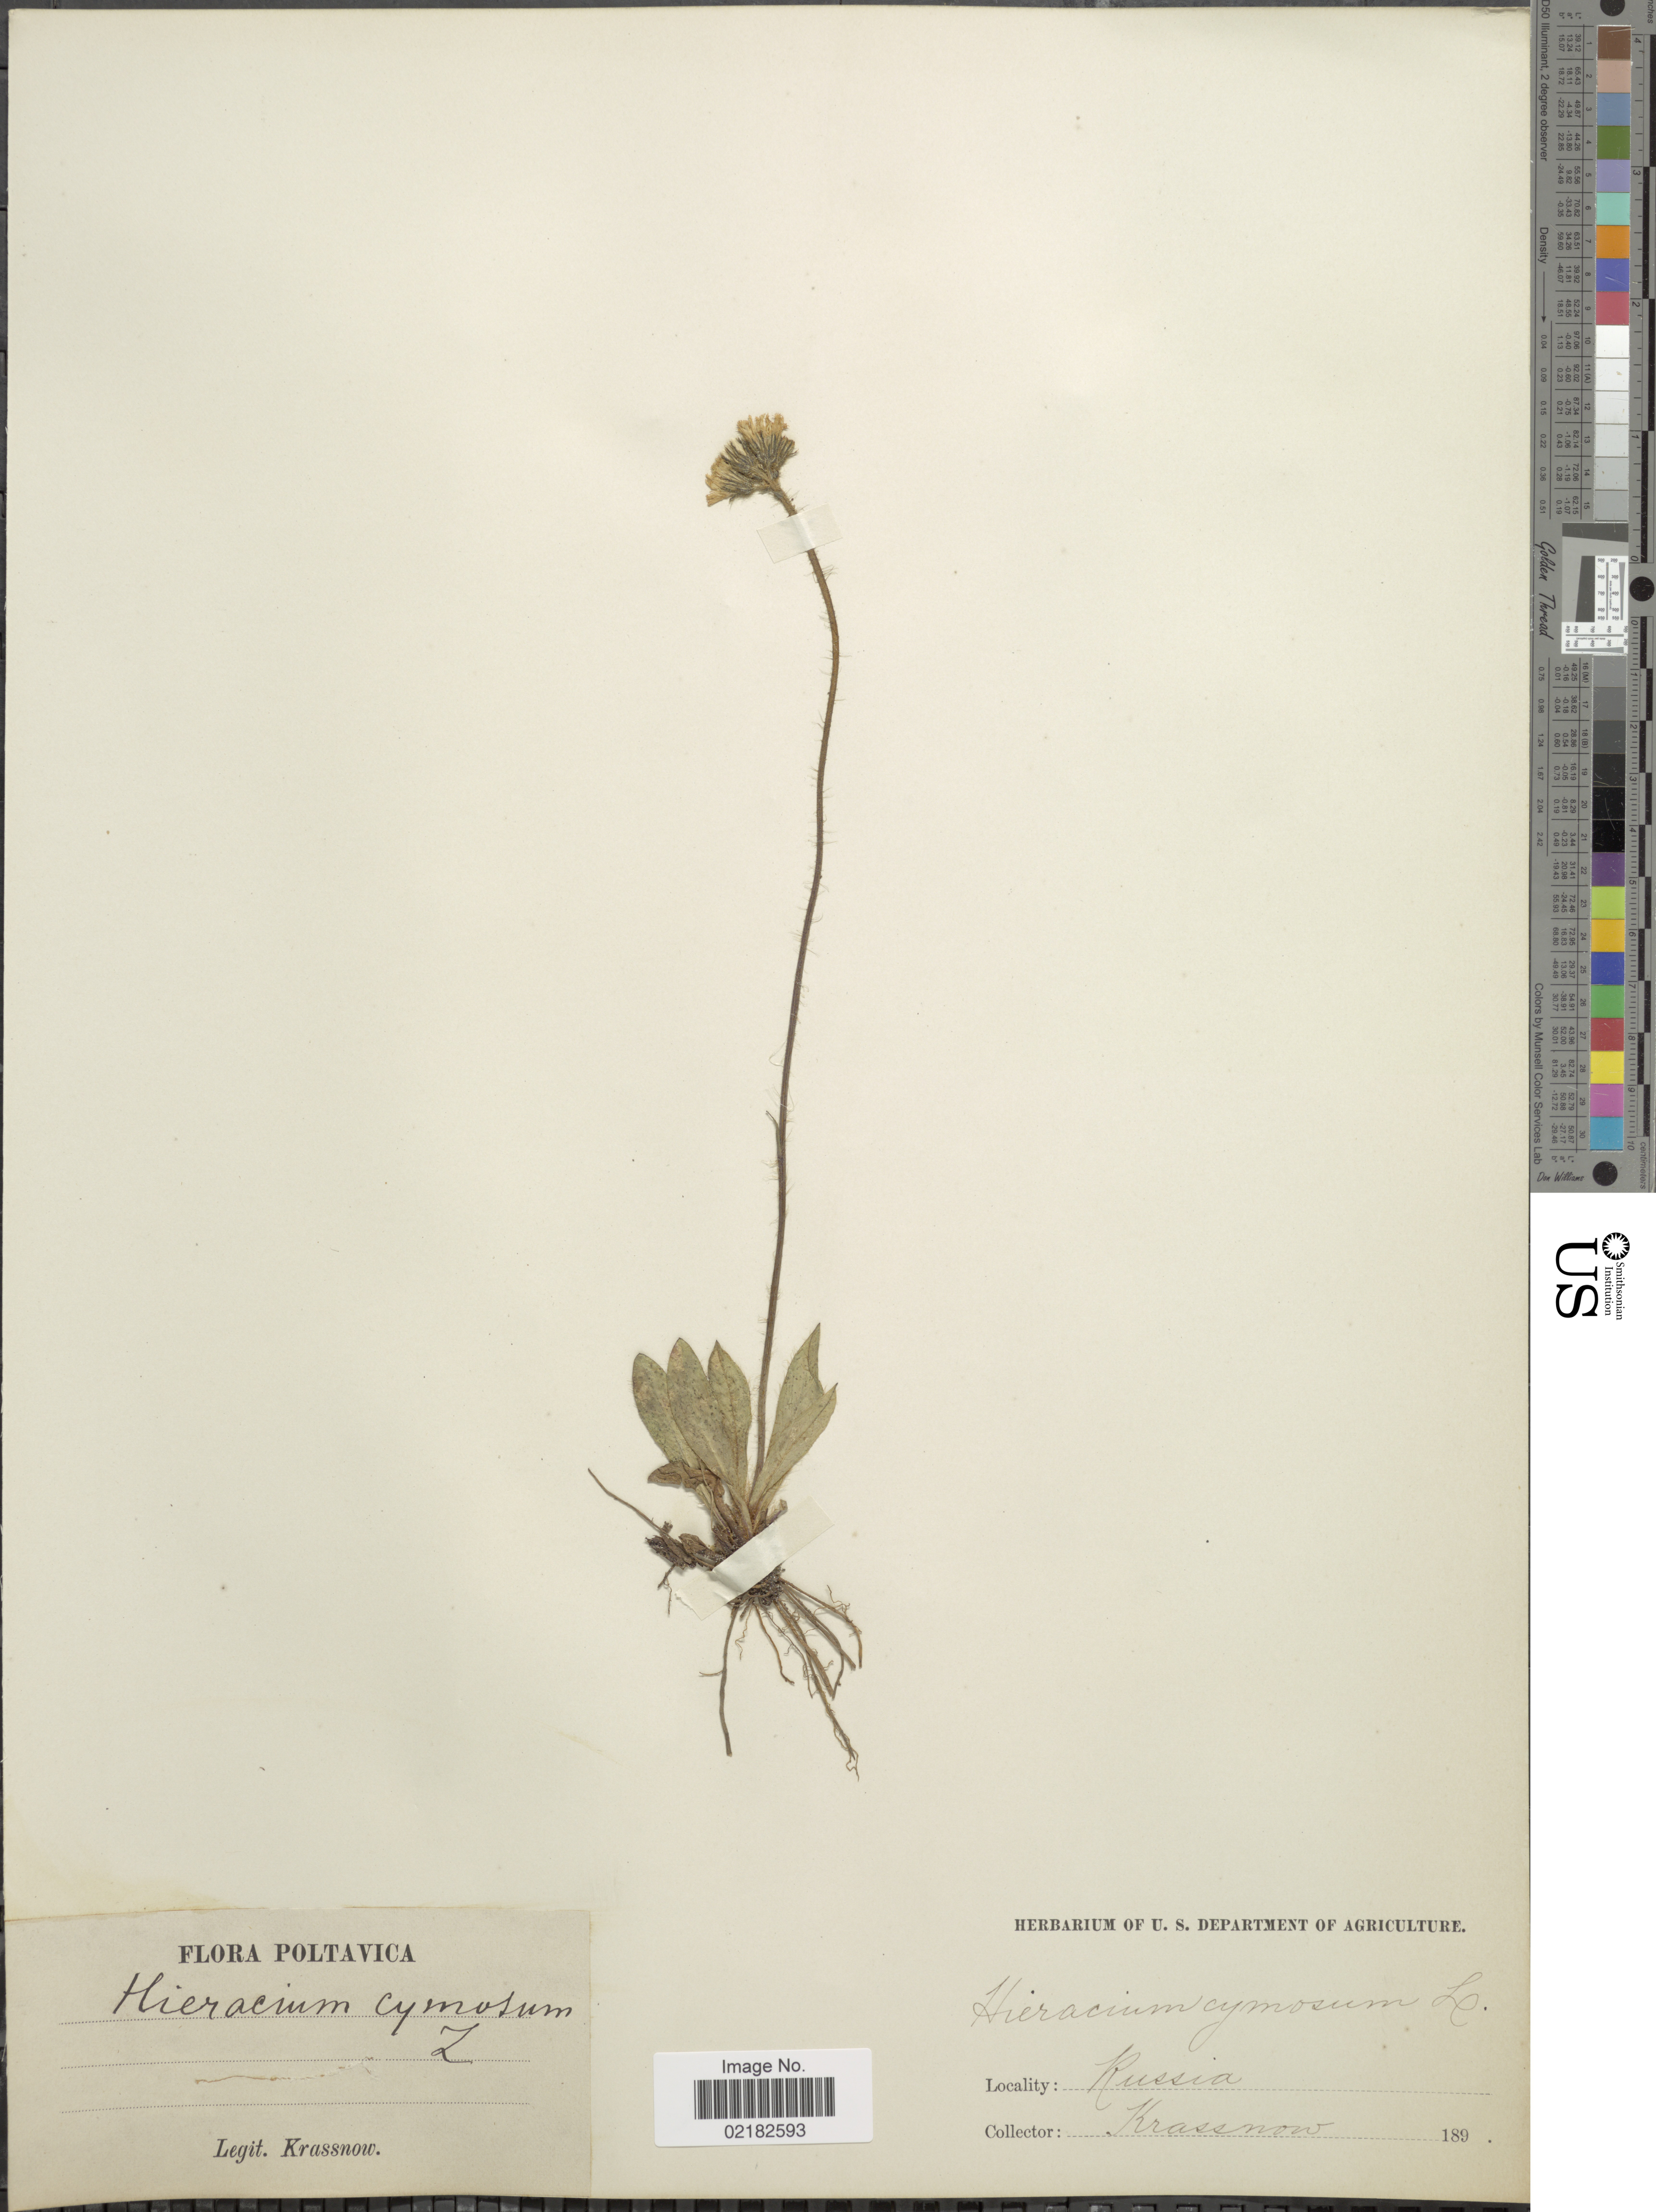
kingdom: Plantae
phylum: Tracheophyta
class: Magnoliopsida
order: Asterales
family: Asteraceae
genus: Pilosella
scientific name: Pilosella cymiflora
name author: (Näg. & Peter) S. Bräut. & Greuter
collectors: -. Krassnow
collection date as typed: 189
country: Ukraine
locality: Russia, Poltavica